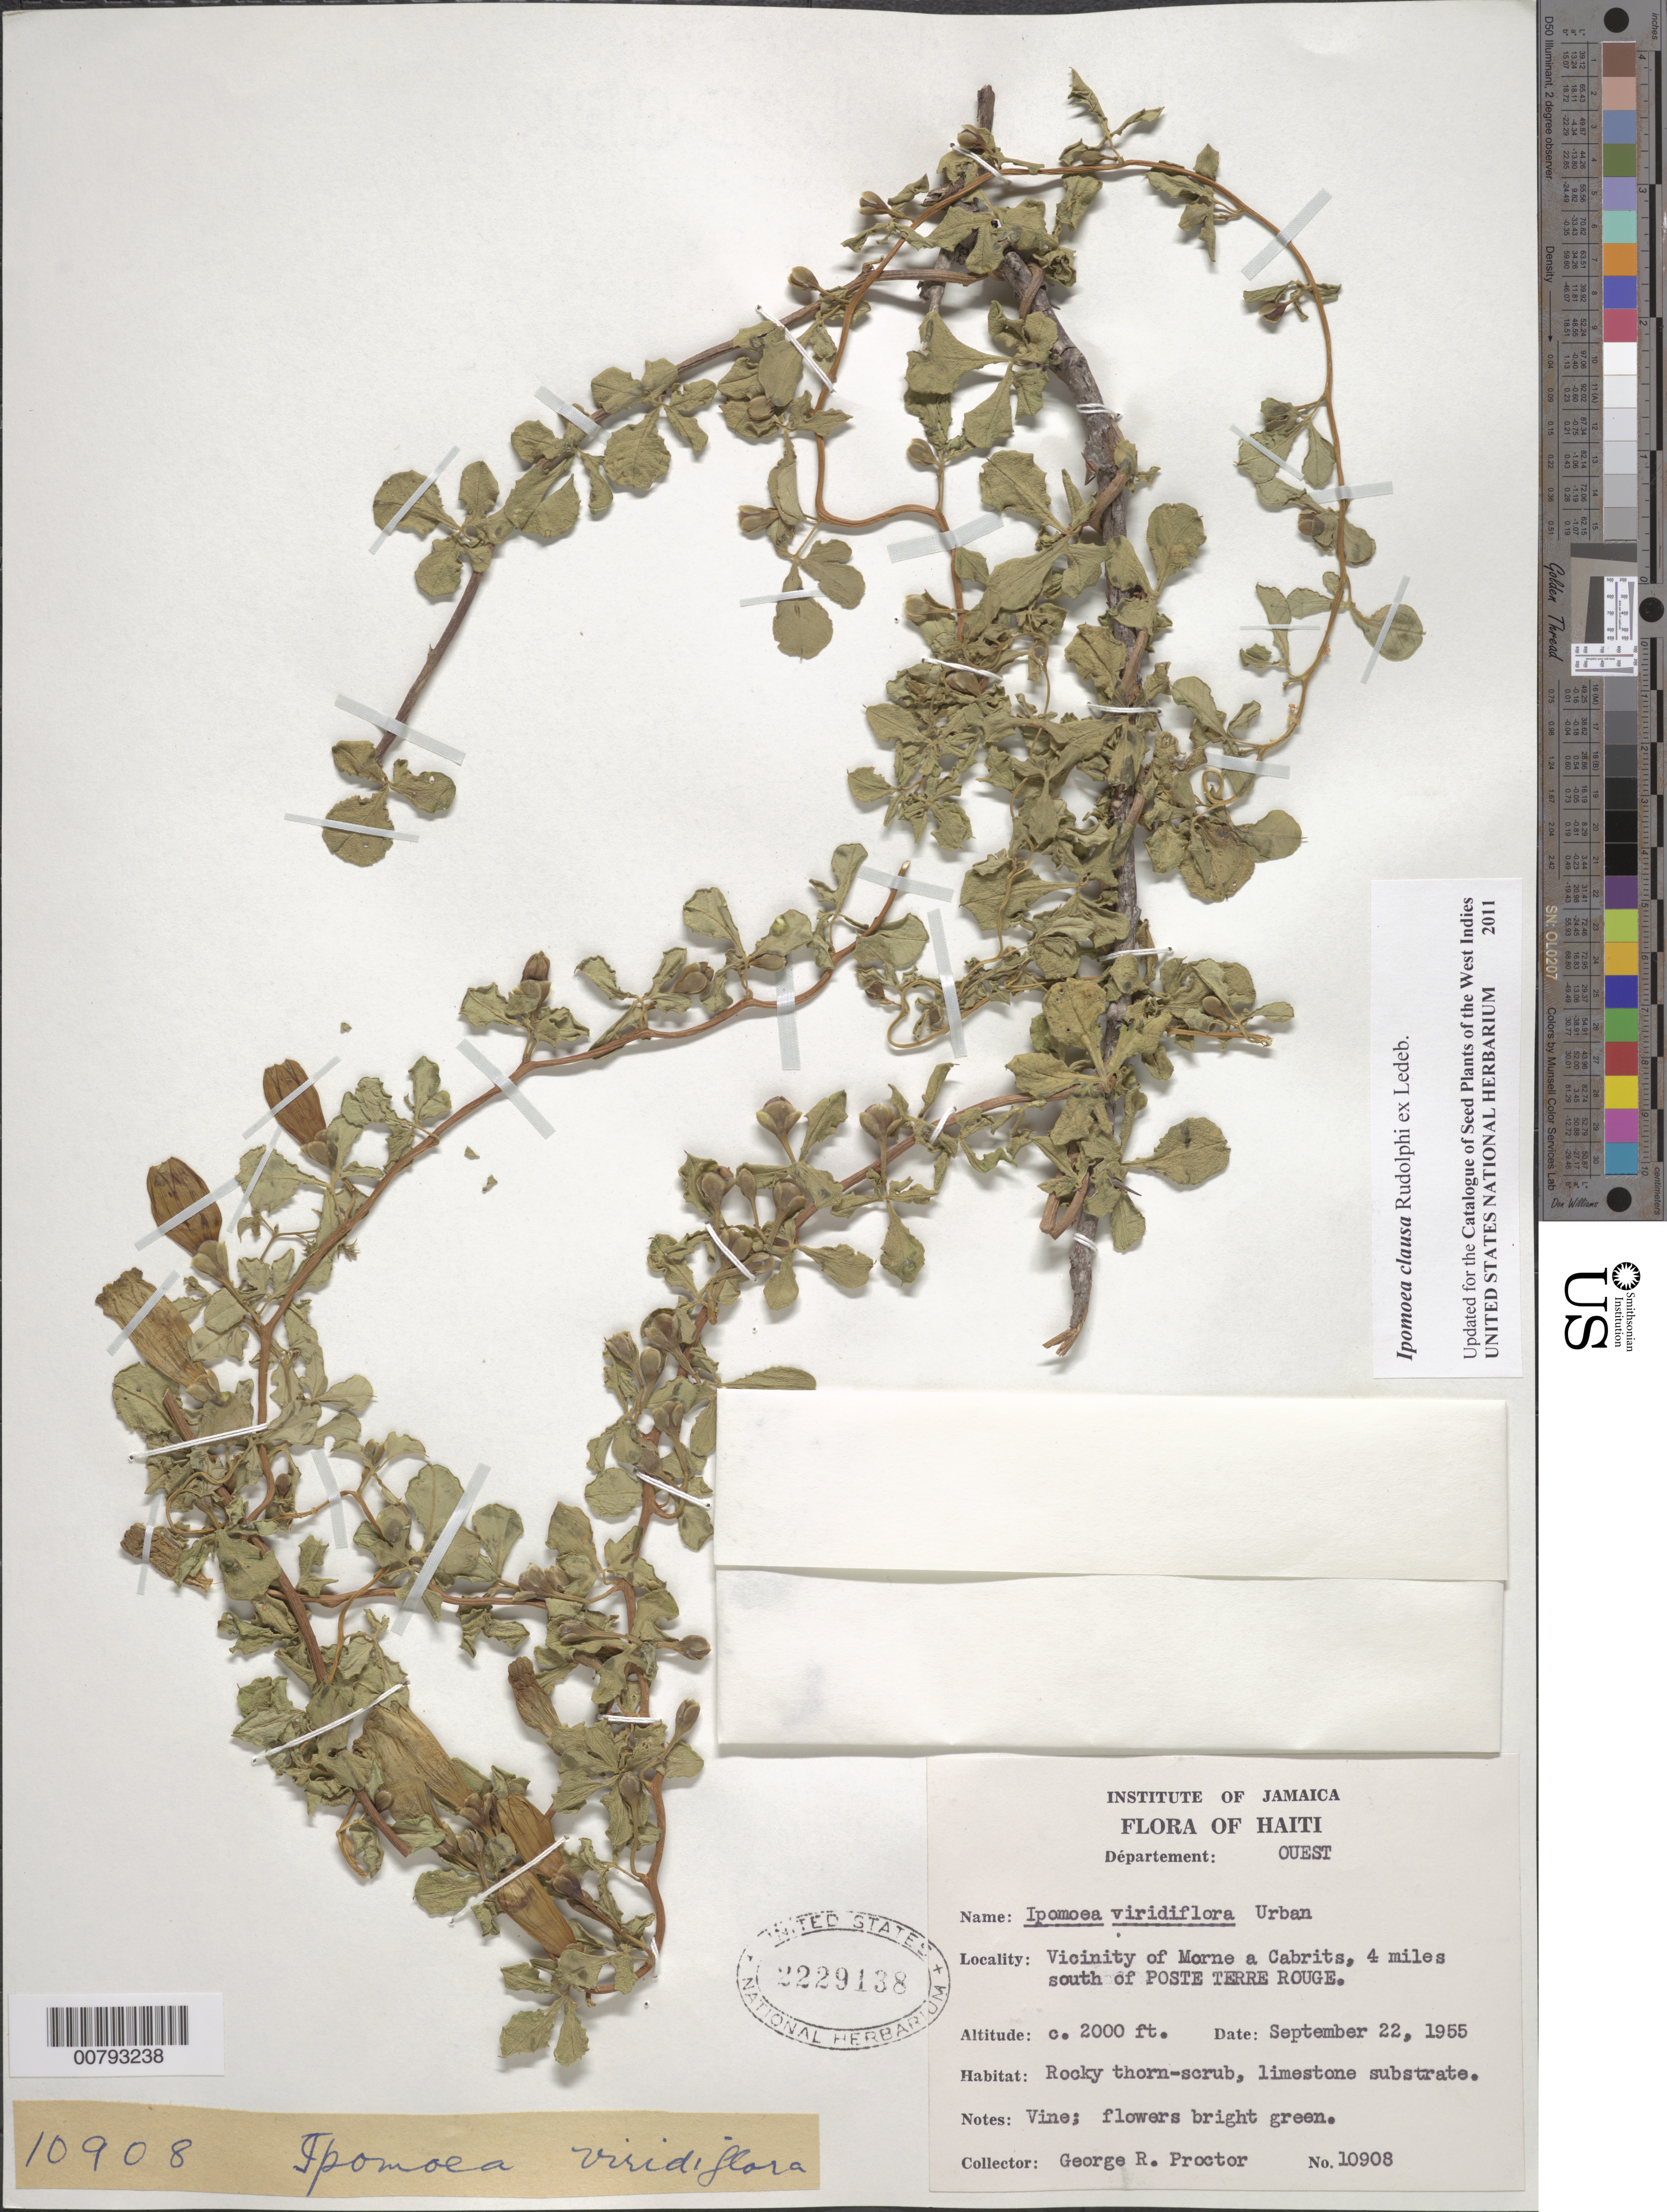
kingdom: Plantae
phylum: Tracheophyta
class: Magnoliopsida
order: Solanales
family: Convolvulaceae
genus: Ipomoea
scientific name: Ipomoea viridiflora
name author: Urb.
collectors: G. R. Proctor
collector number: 10908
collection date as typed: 22 Sep 1955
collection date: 1955-09-22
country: Haiti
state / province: Ouest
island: Hispaniola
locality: Vicinity of Morne a Cabrits, 4 miles south of Poste Terre Rouge.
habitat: Rocky thorn-scrub, limestone substrate.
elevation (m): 610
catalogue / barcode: US 2229138